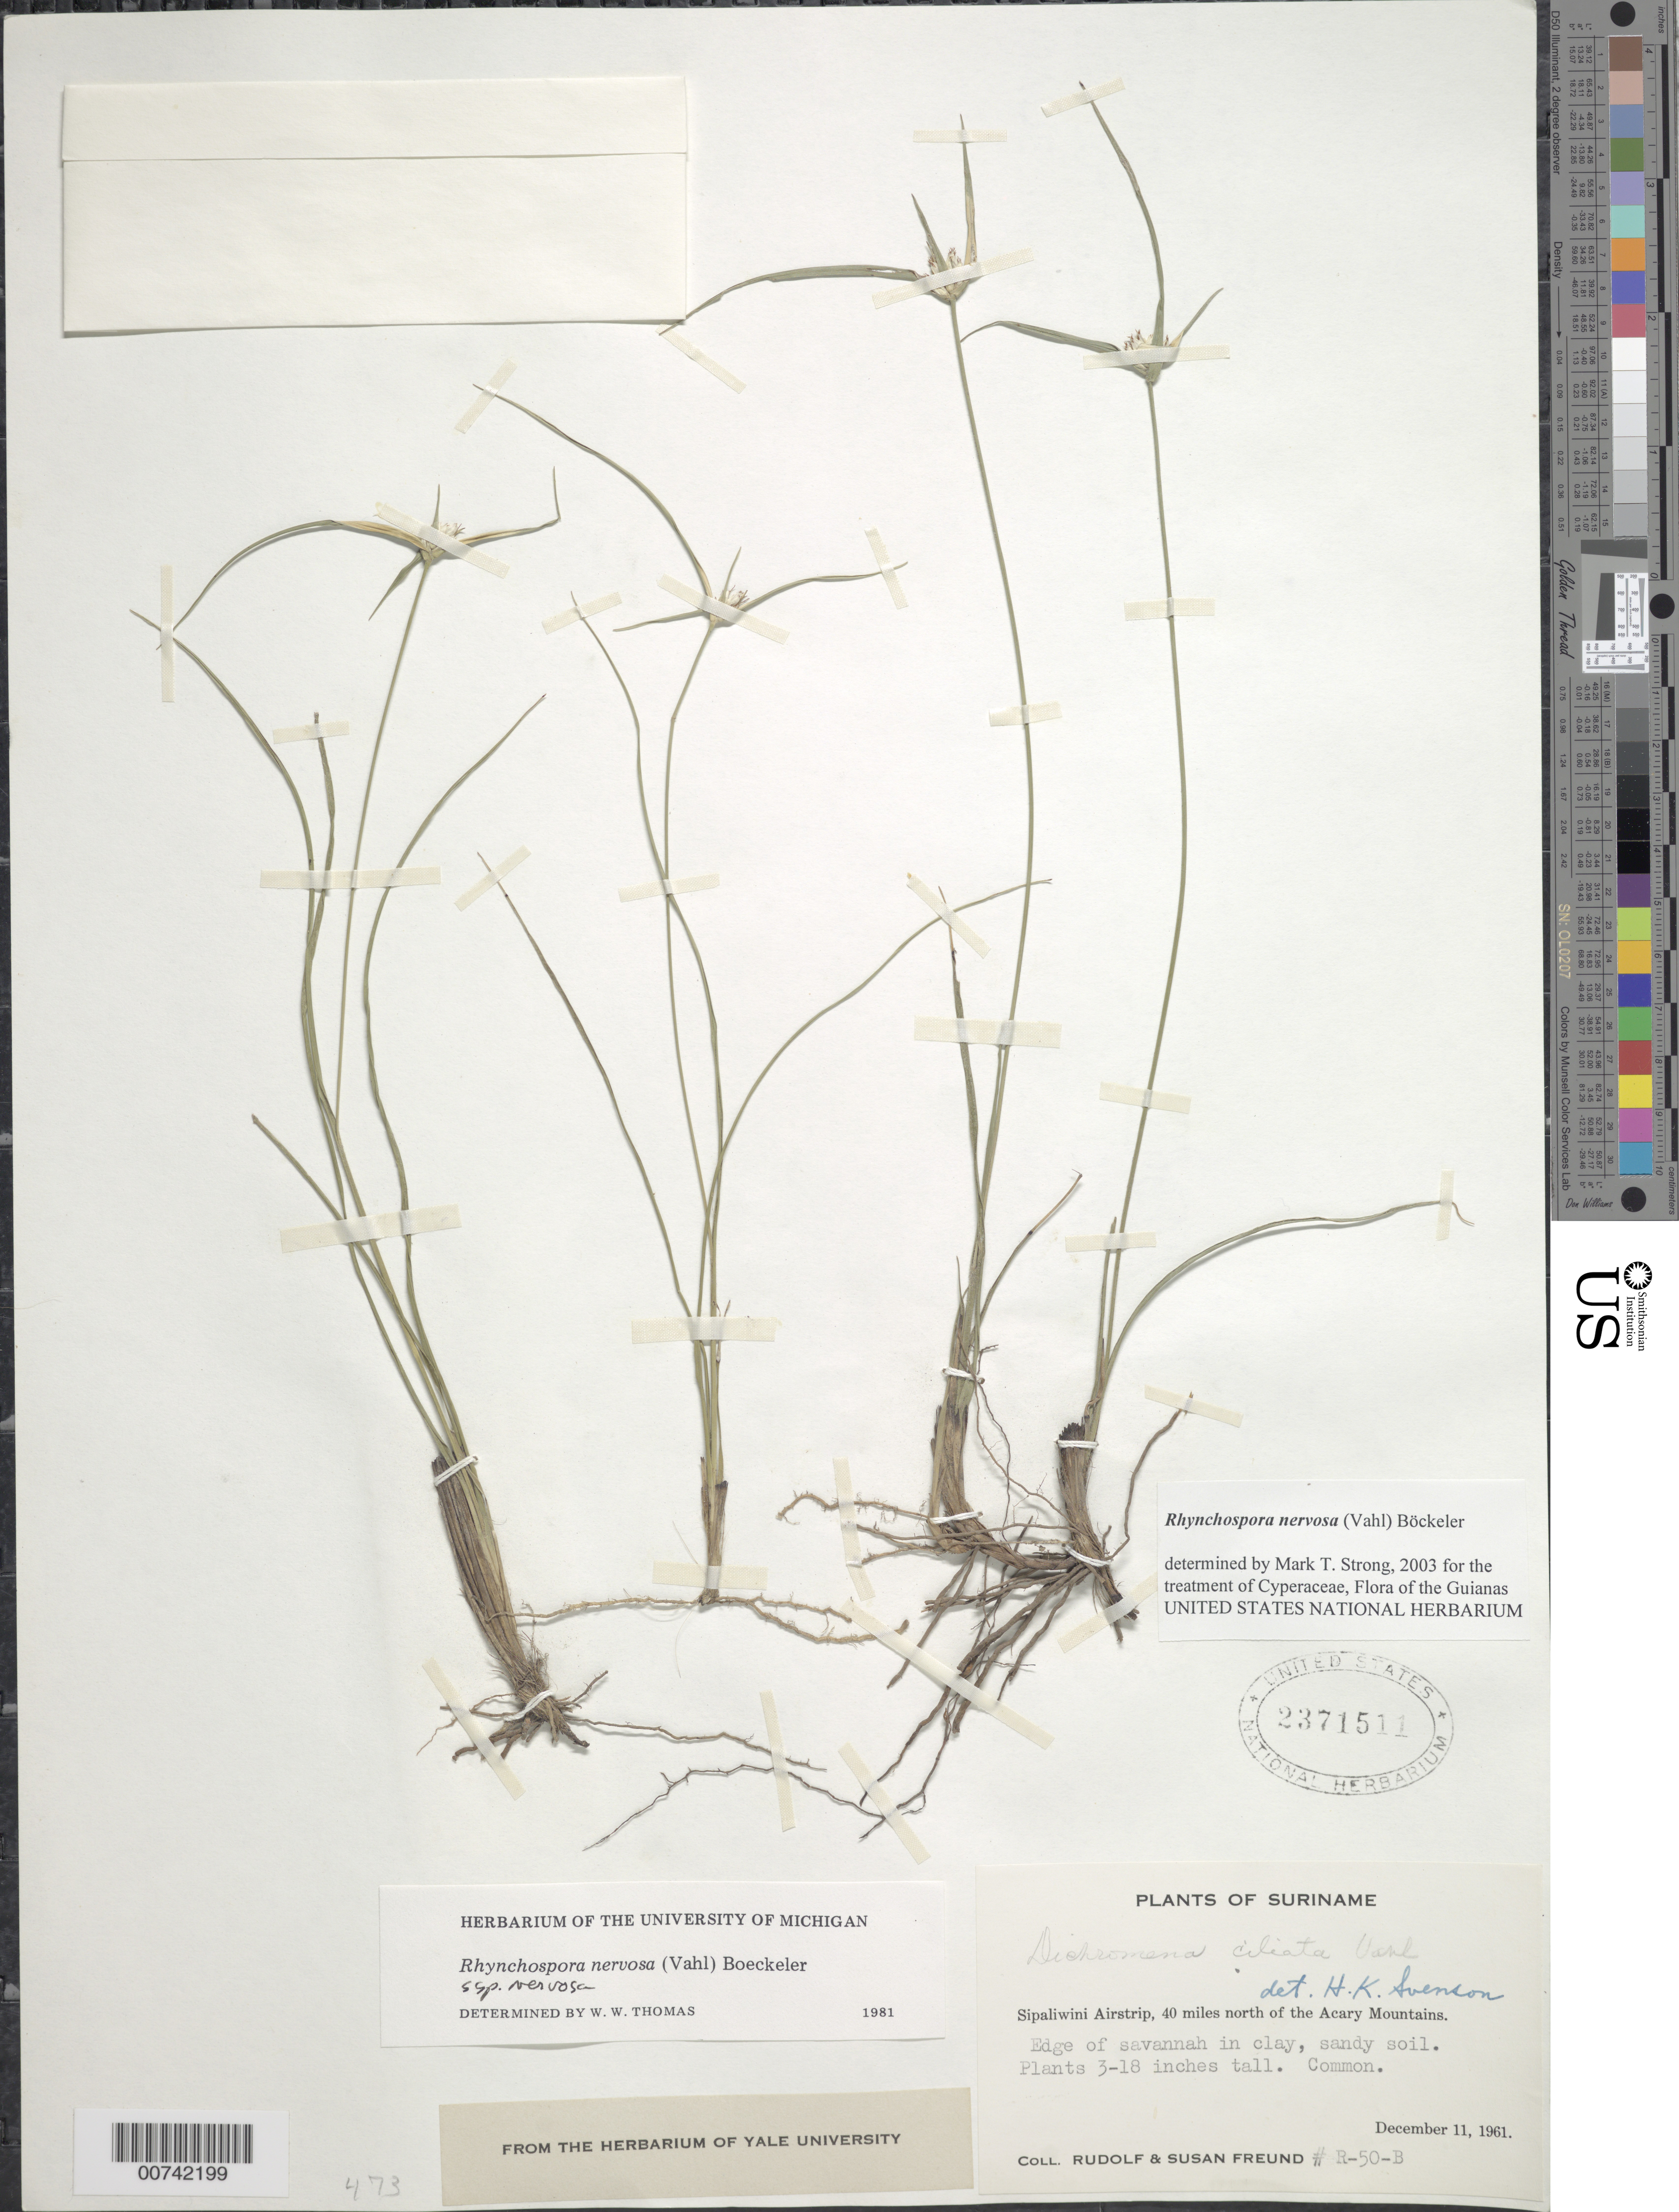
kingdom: Plantae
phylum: Tracheophyta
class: Liliopsida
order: Poales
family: Cyperaceae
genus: Rhynchospora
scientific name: Rhynchospora nervosa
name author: (Vahl) Boeckeler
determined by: Strong, M. T., (US), Smithsonian Institution - National Museum of Natural History (UNITED STATES)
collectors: R. Freund & S. Freund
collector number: R 50 B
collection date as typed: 11-Dec-61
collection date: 1961-12-11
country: Suriname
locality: Sipaliwini Airstrip, 40 mi N of Acary Mountains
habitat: Clay, sandy soil at edge of savannah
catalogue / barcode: US 2371511